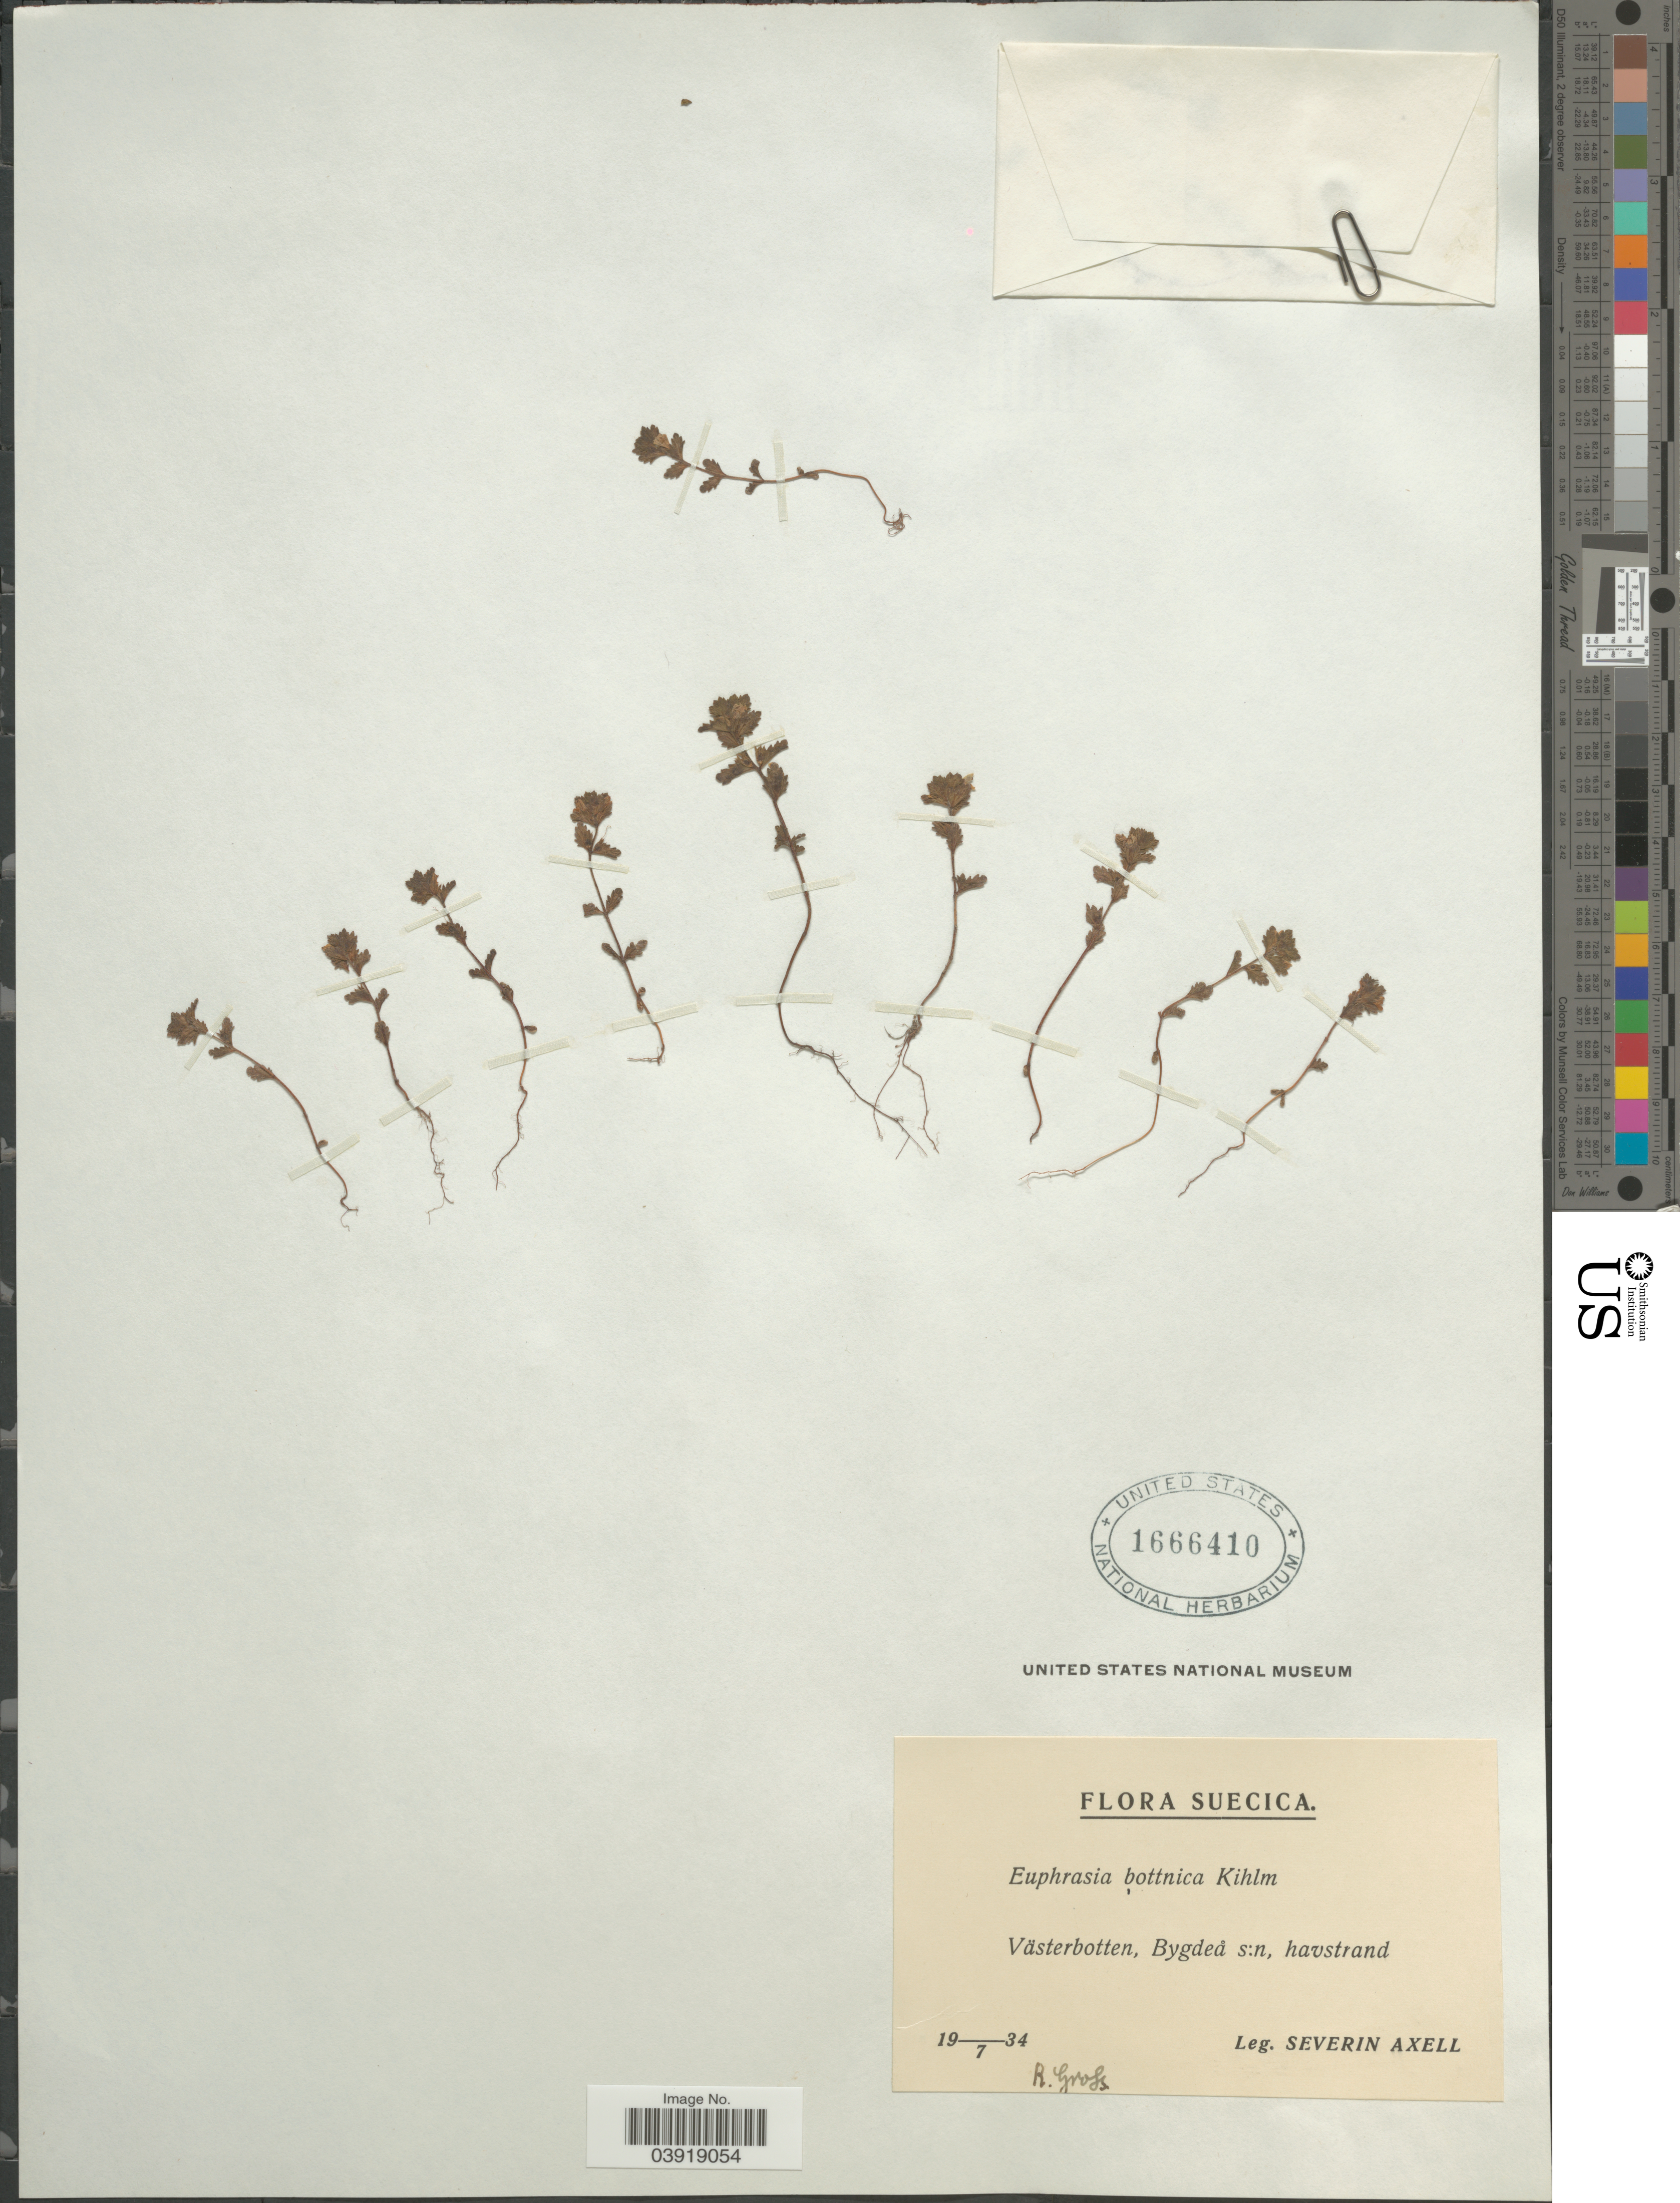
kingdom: Plantae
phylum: Tracheophyta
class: Magnoliopsida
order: Lamiales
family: Orobanchaceae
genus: Euphrasia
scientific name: Euphrasia bottnica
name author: Kihlm.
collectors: S. Axell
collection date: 1934-07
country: Sweden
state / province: Västerbotten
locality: Suecica. Västerbotton, Bygdeå s:n, havstrand.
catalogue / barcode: US 1666410